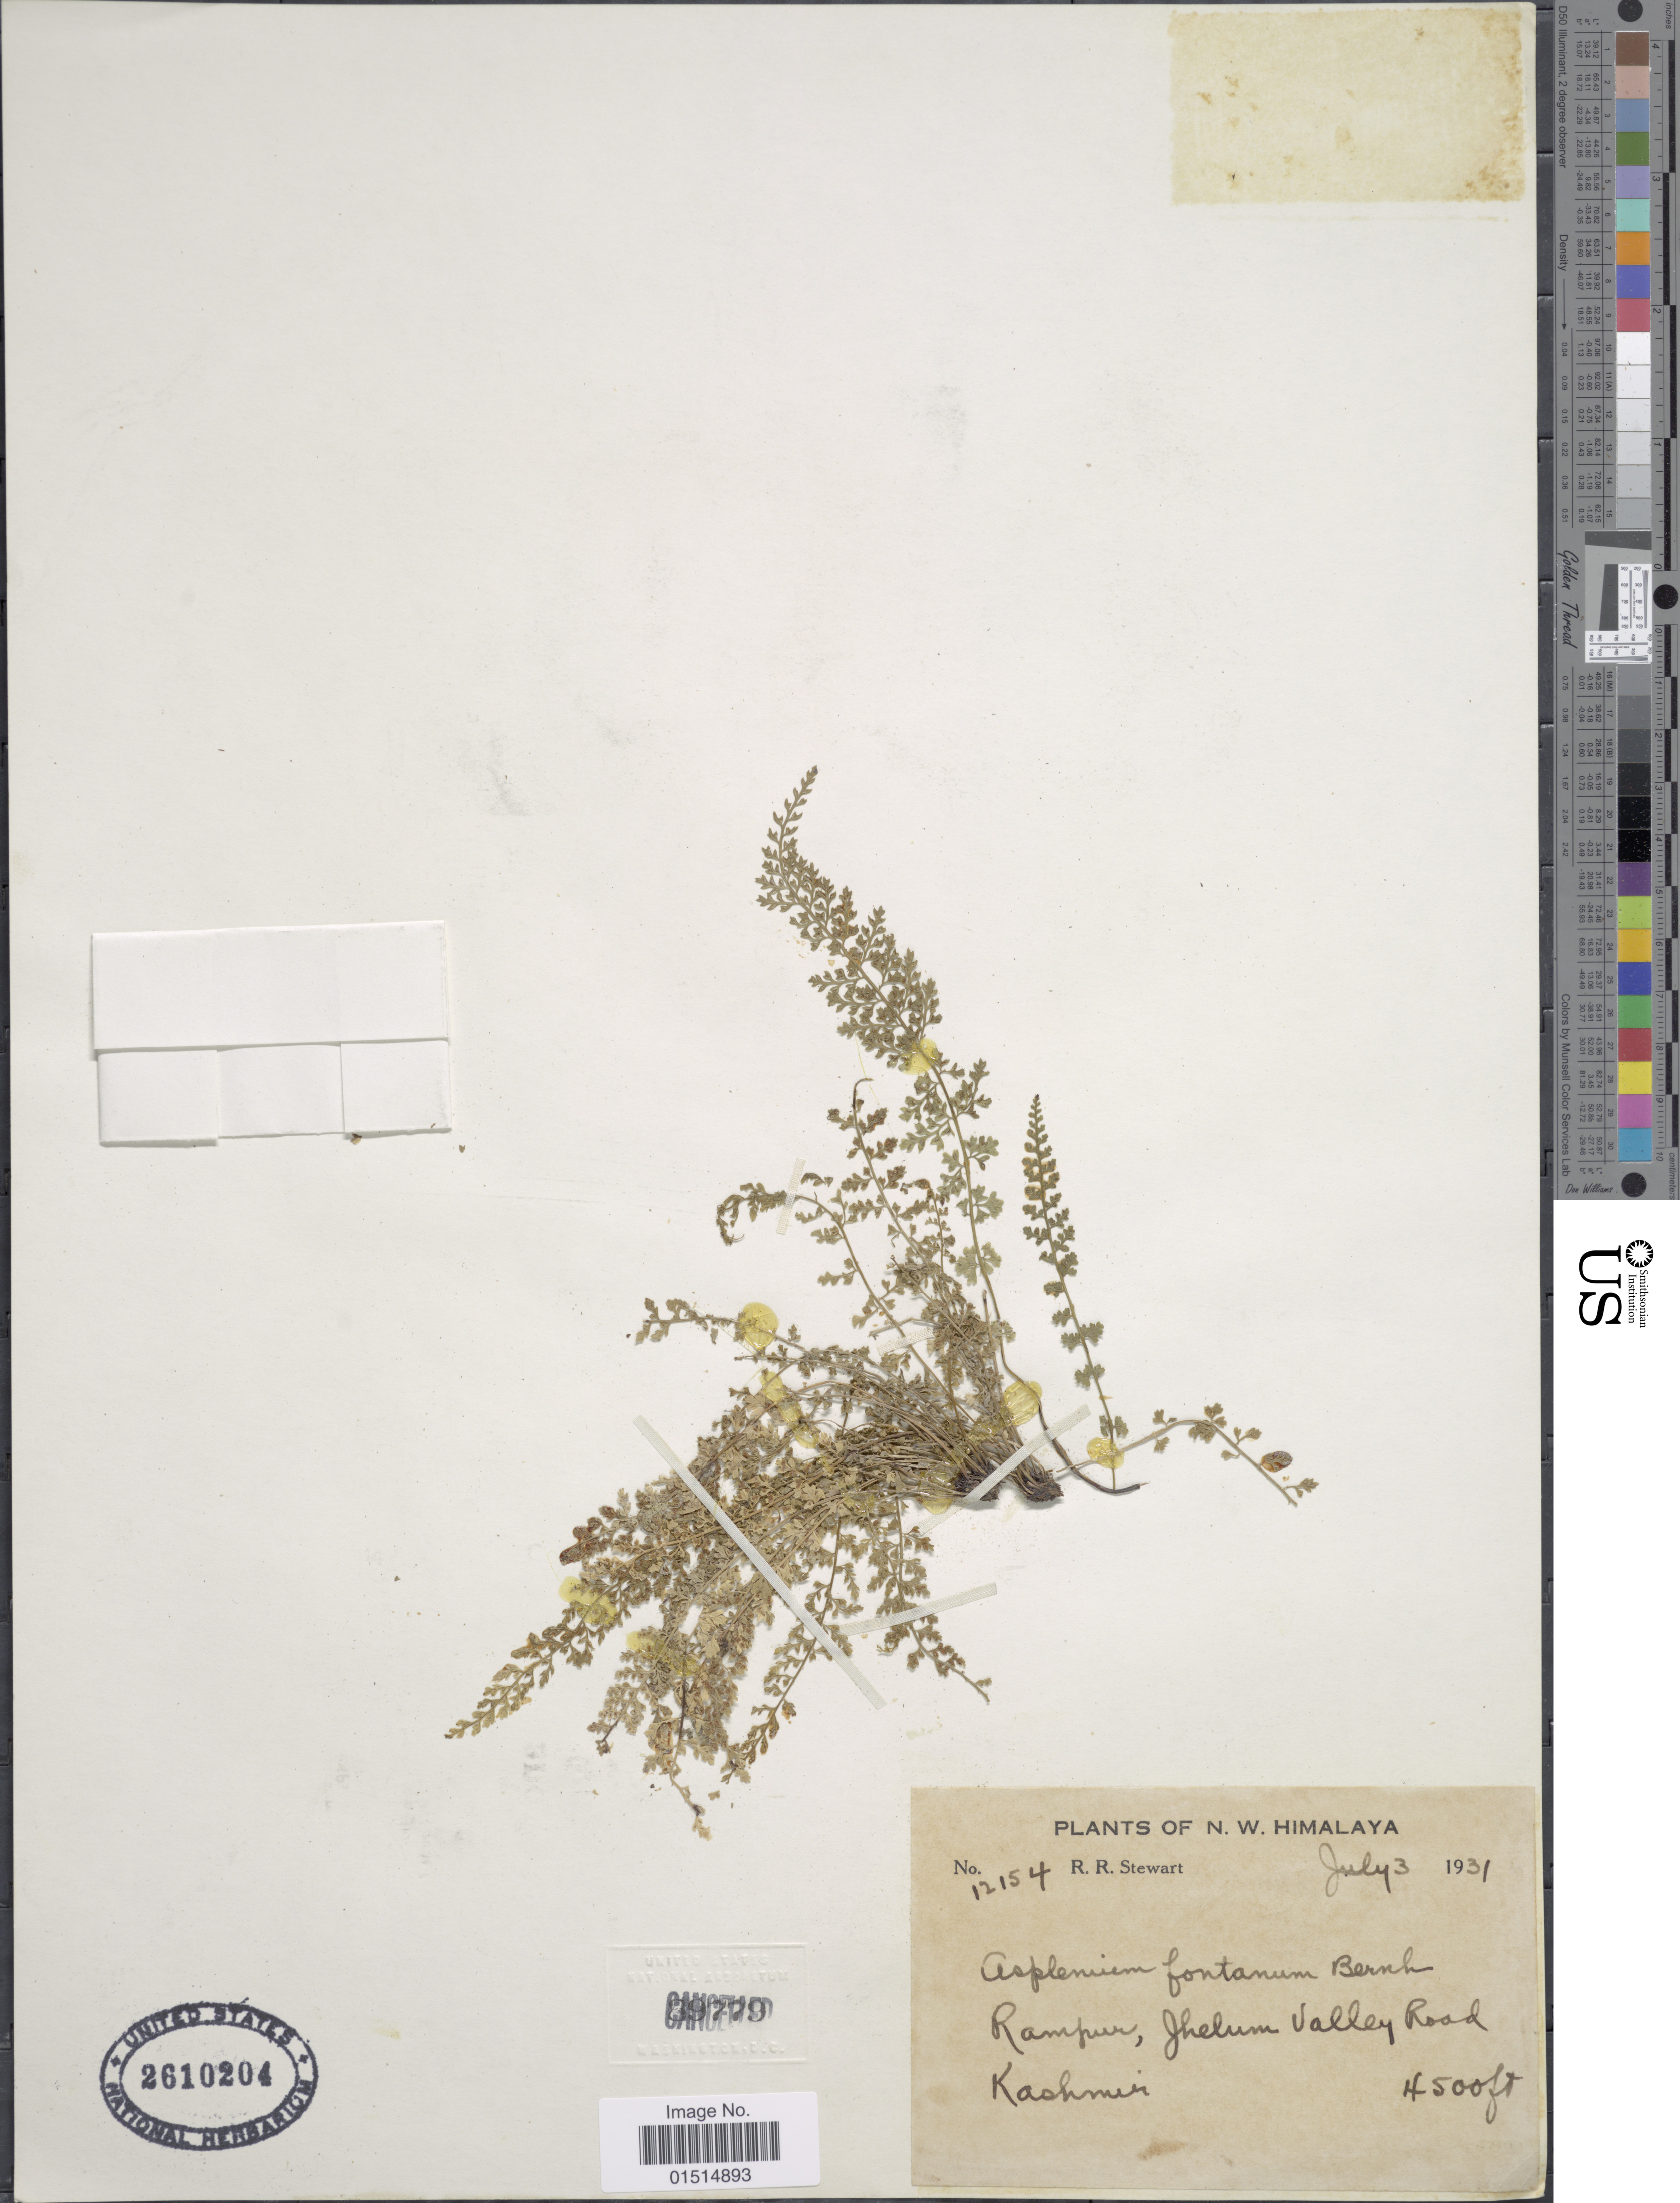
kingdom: Plantae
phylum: Tracheophyta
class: Polypodiopsida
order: Polypodiales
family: Aspleniaceae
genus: Asplenium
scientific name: Asplenium fontanum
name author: (L.) Bernh.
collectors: R. R. Stewart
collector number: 12154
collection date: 1931-07-03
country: India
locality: N.W. Himalaya, Rampur, Jhelum Valley Road, Kashmir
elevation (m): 1372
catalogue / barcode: US 2610204